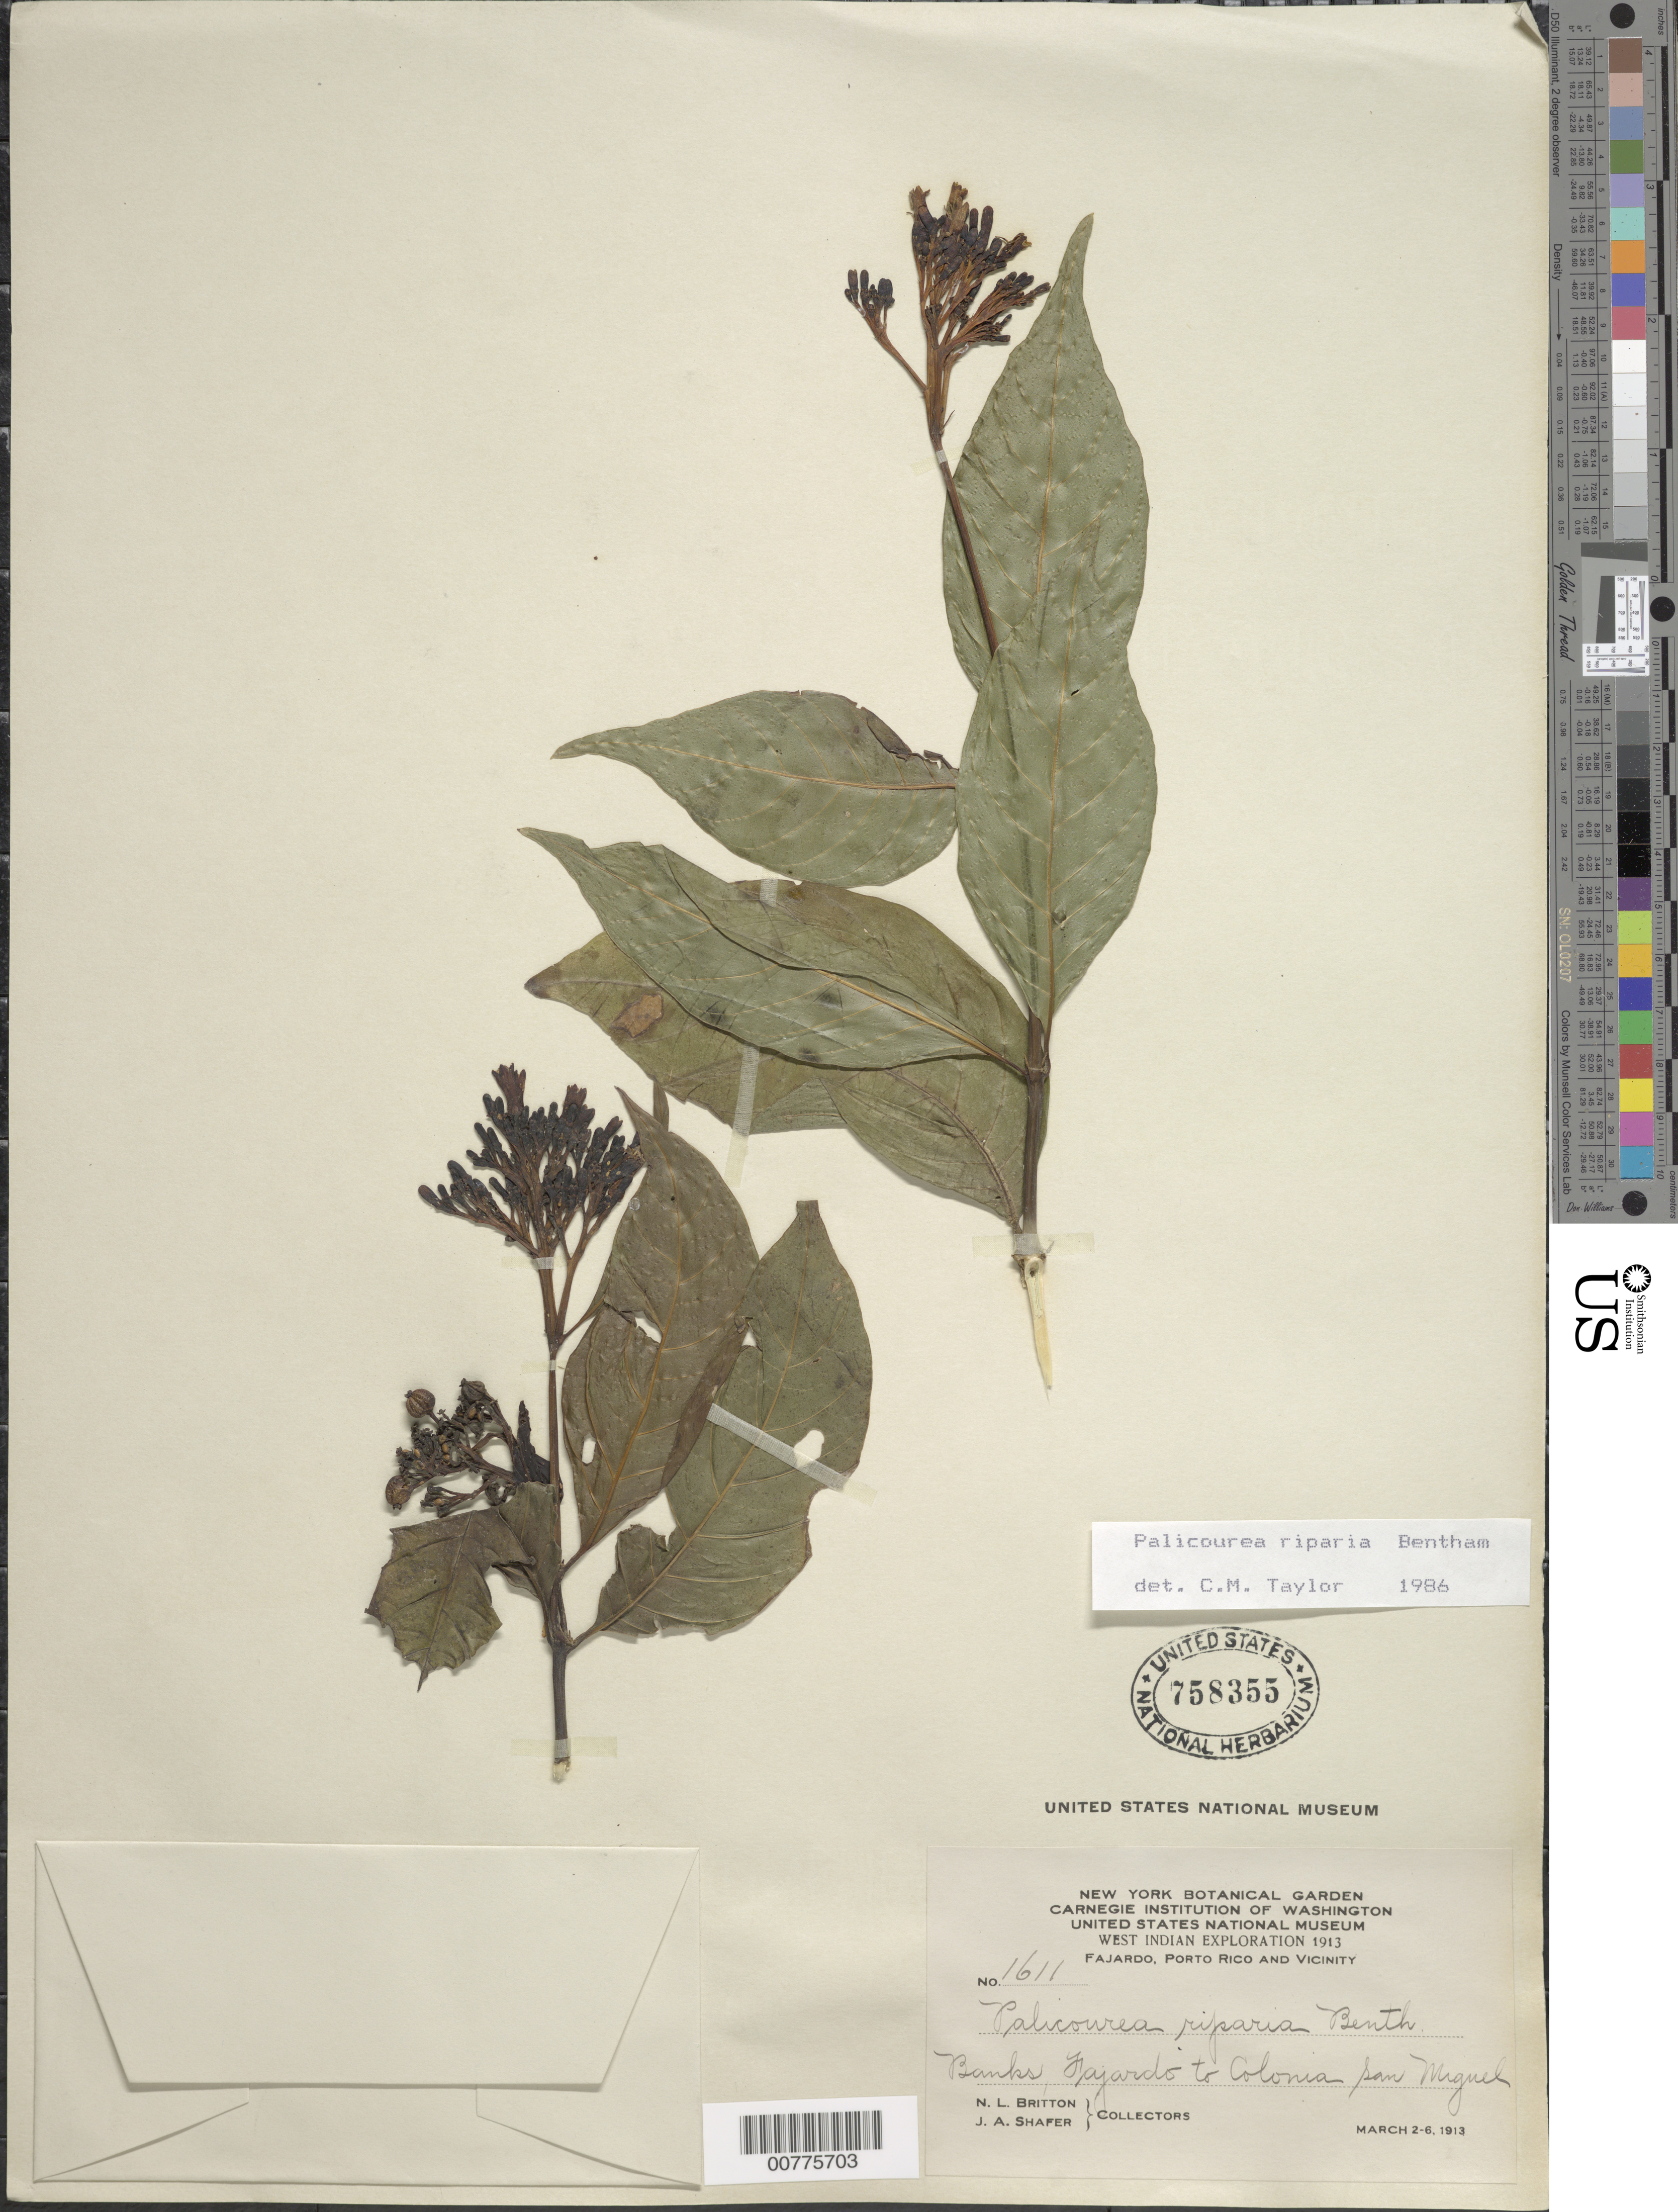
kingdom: Plantae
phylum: Tracheophyta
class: Magnoliopsida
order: Gentianales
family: Rubiaceae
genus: Palicourea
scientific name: Palicourea croceoides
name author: Desv. ex Ham.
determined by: Taylor, Charlotte M.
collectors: N. Britton & J. A. Shafer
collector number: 1611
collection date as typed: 02 Mar 1913 to 06 Mar 1913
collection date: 1913-03-02/1913-03-06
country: Puerto Rico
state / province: Fajardo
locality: Fajardo to Colonia San Miguel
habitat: Banks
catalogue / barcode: US 758355